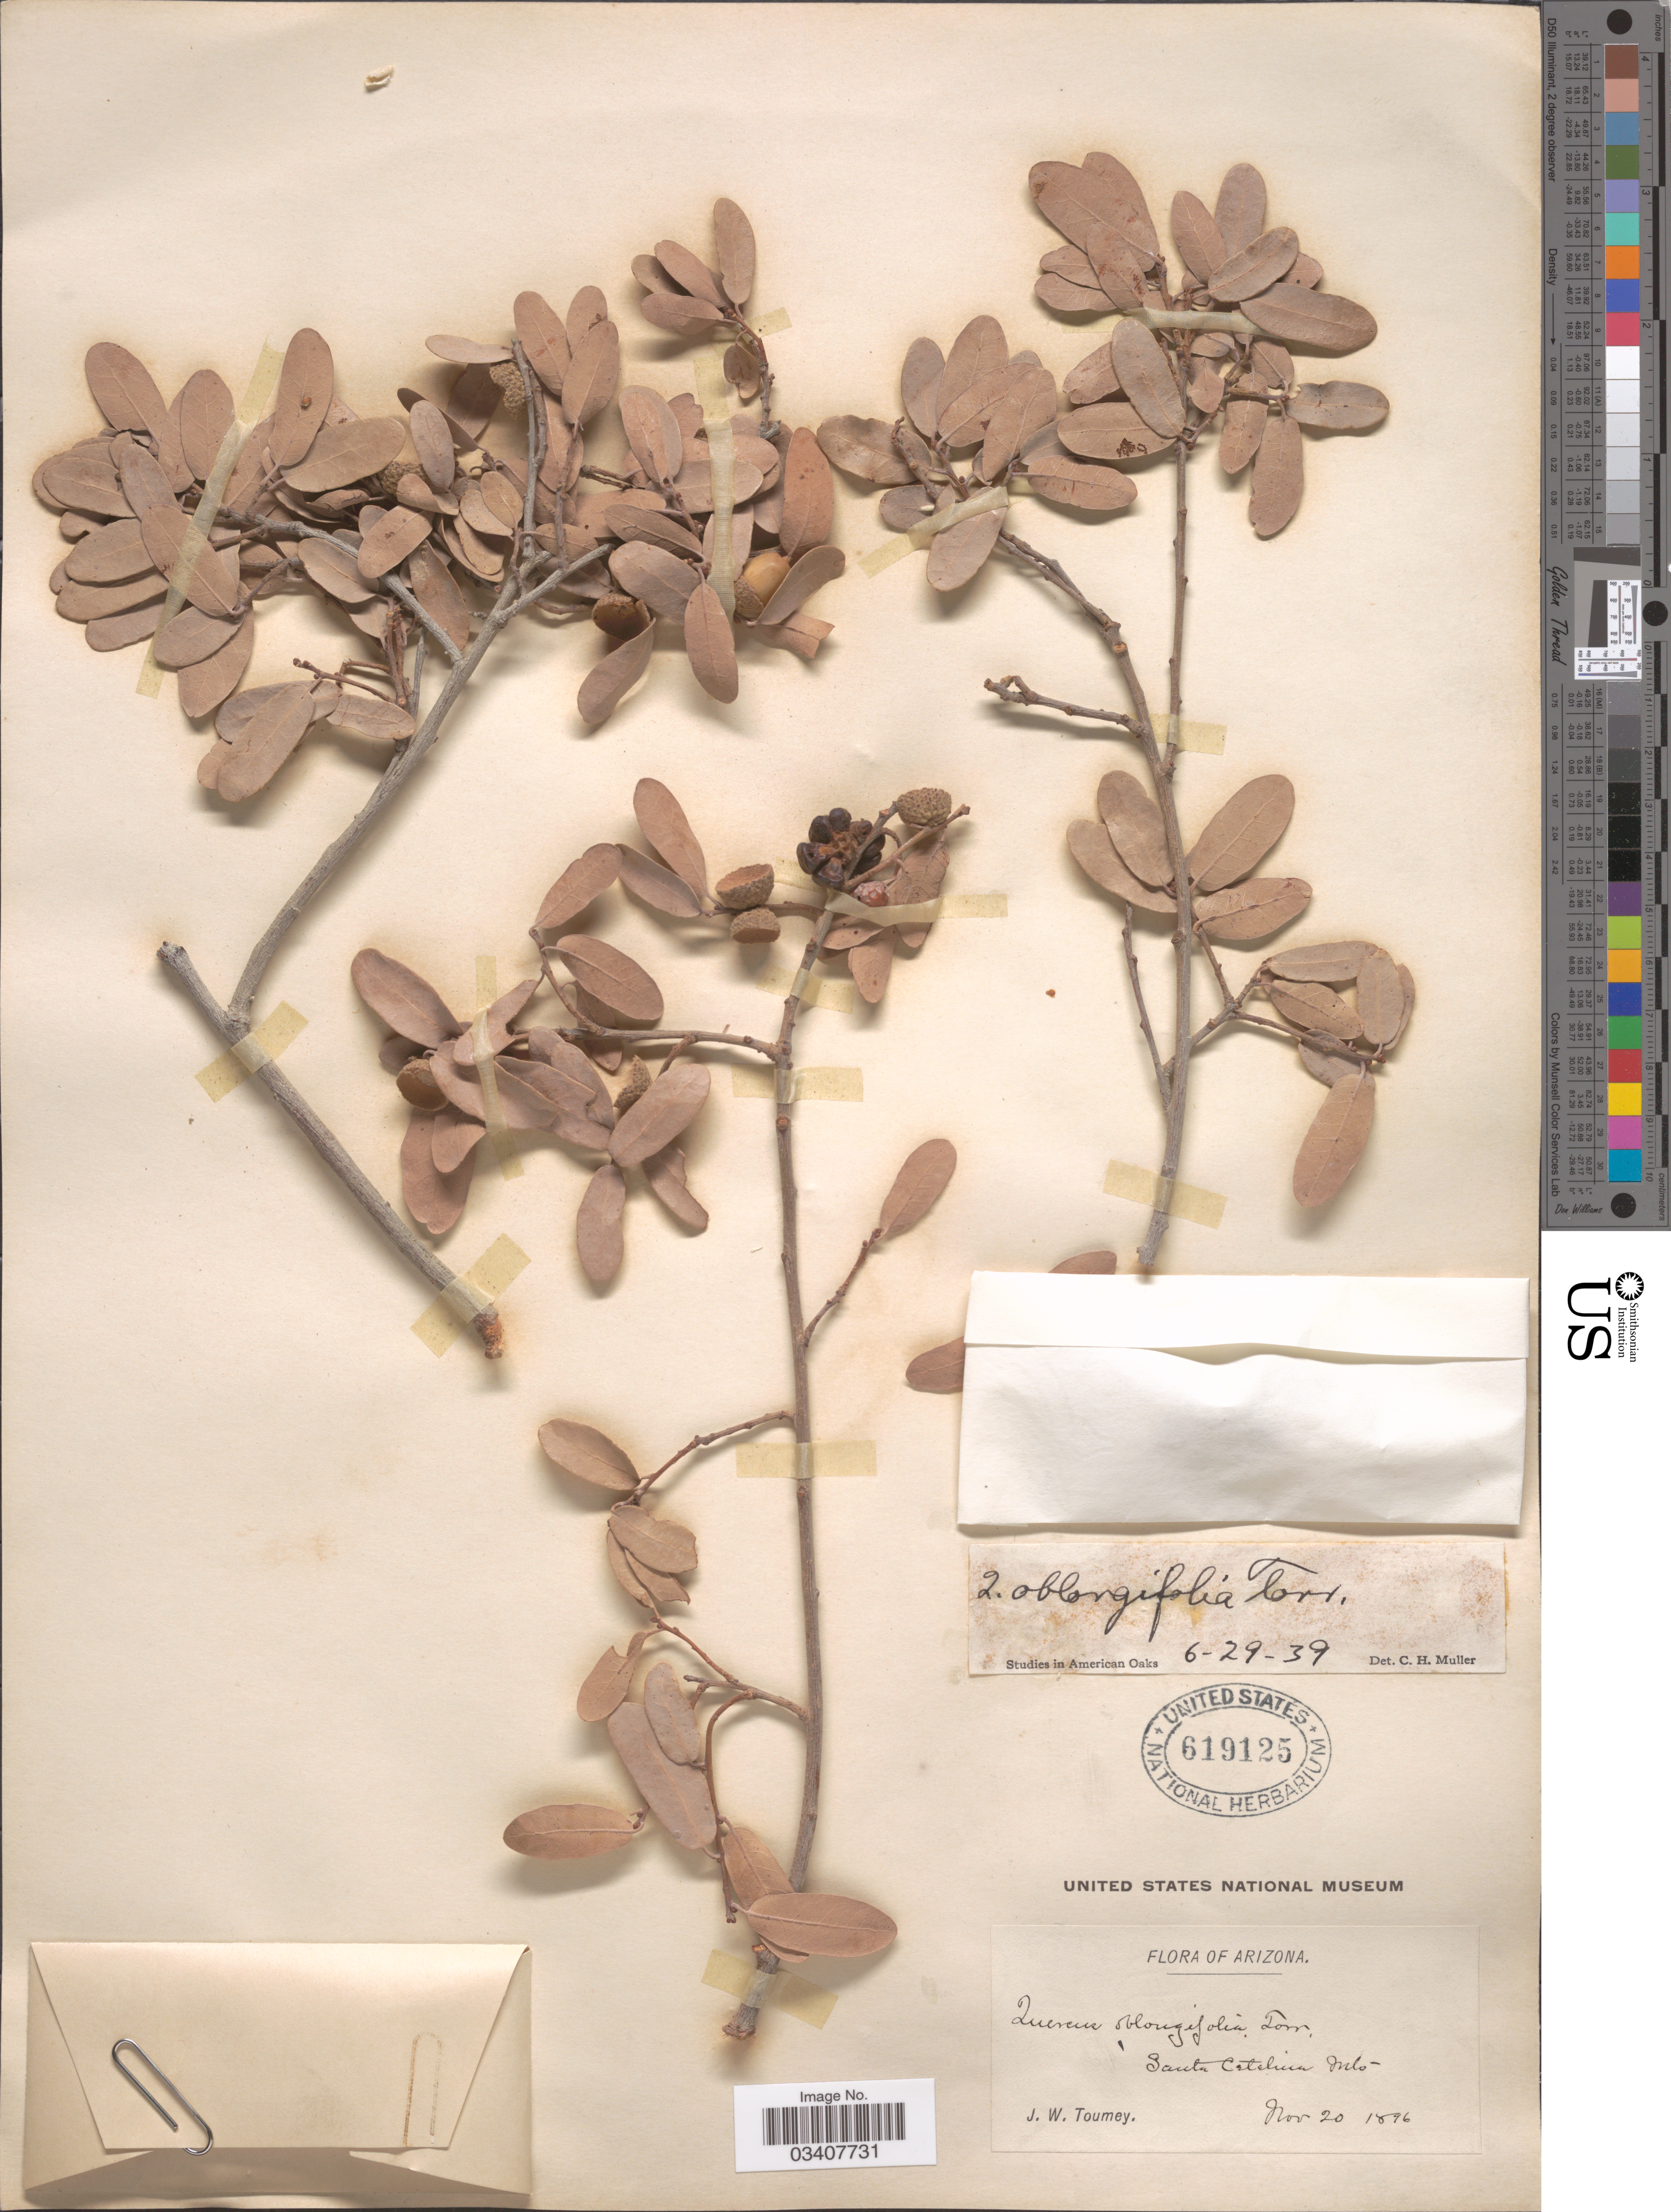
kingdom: Plantae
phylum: Tracheophyta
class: Magnoliopsida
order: Fagales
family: Fagaceae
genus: Quercus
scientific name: Quercus oblongifolia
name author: Torr.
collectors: J. W. Toumey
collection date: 1896-11-20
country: United States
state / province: Arizona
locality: Santa Catalina Mts.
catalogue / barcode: US 619125